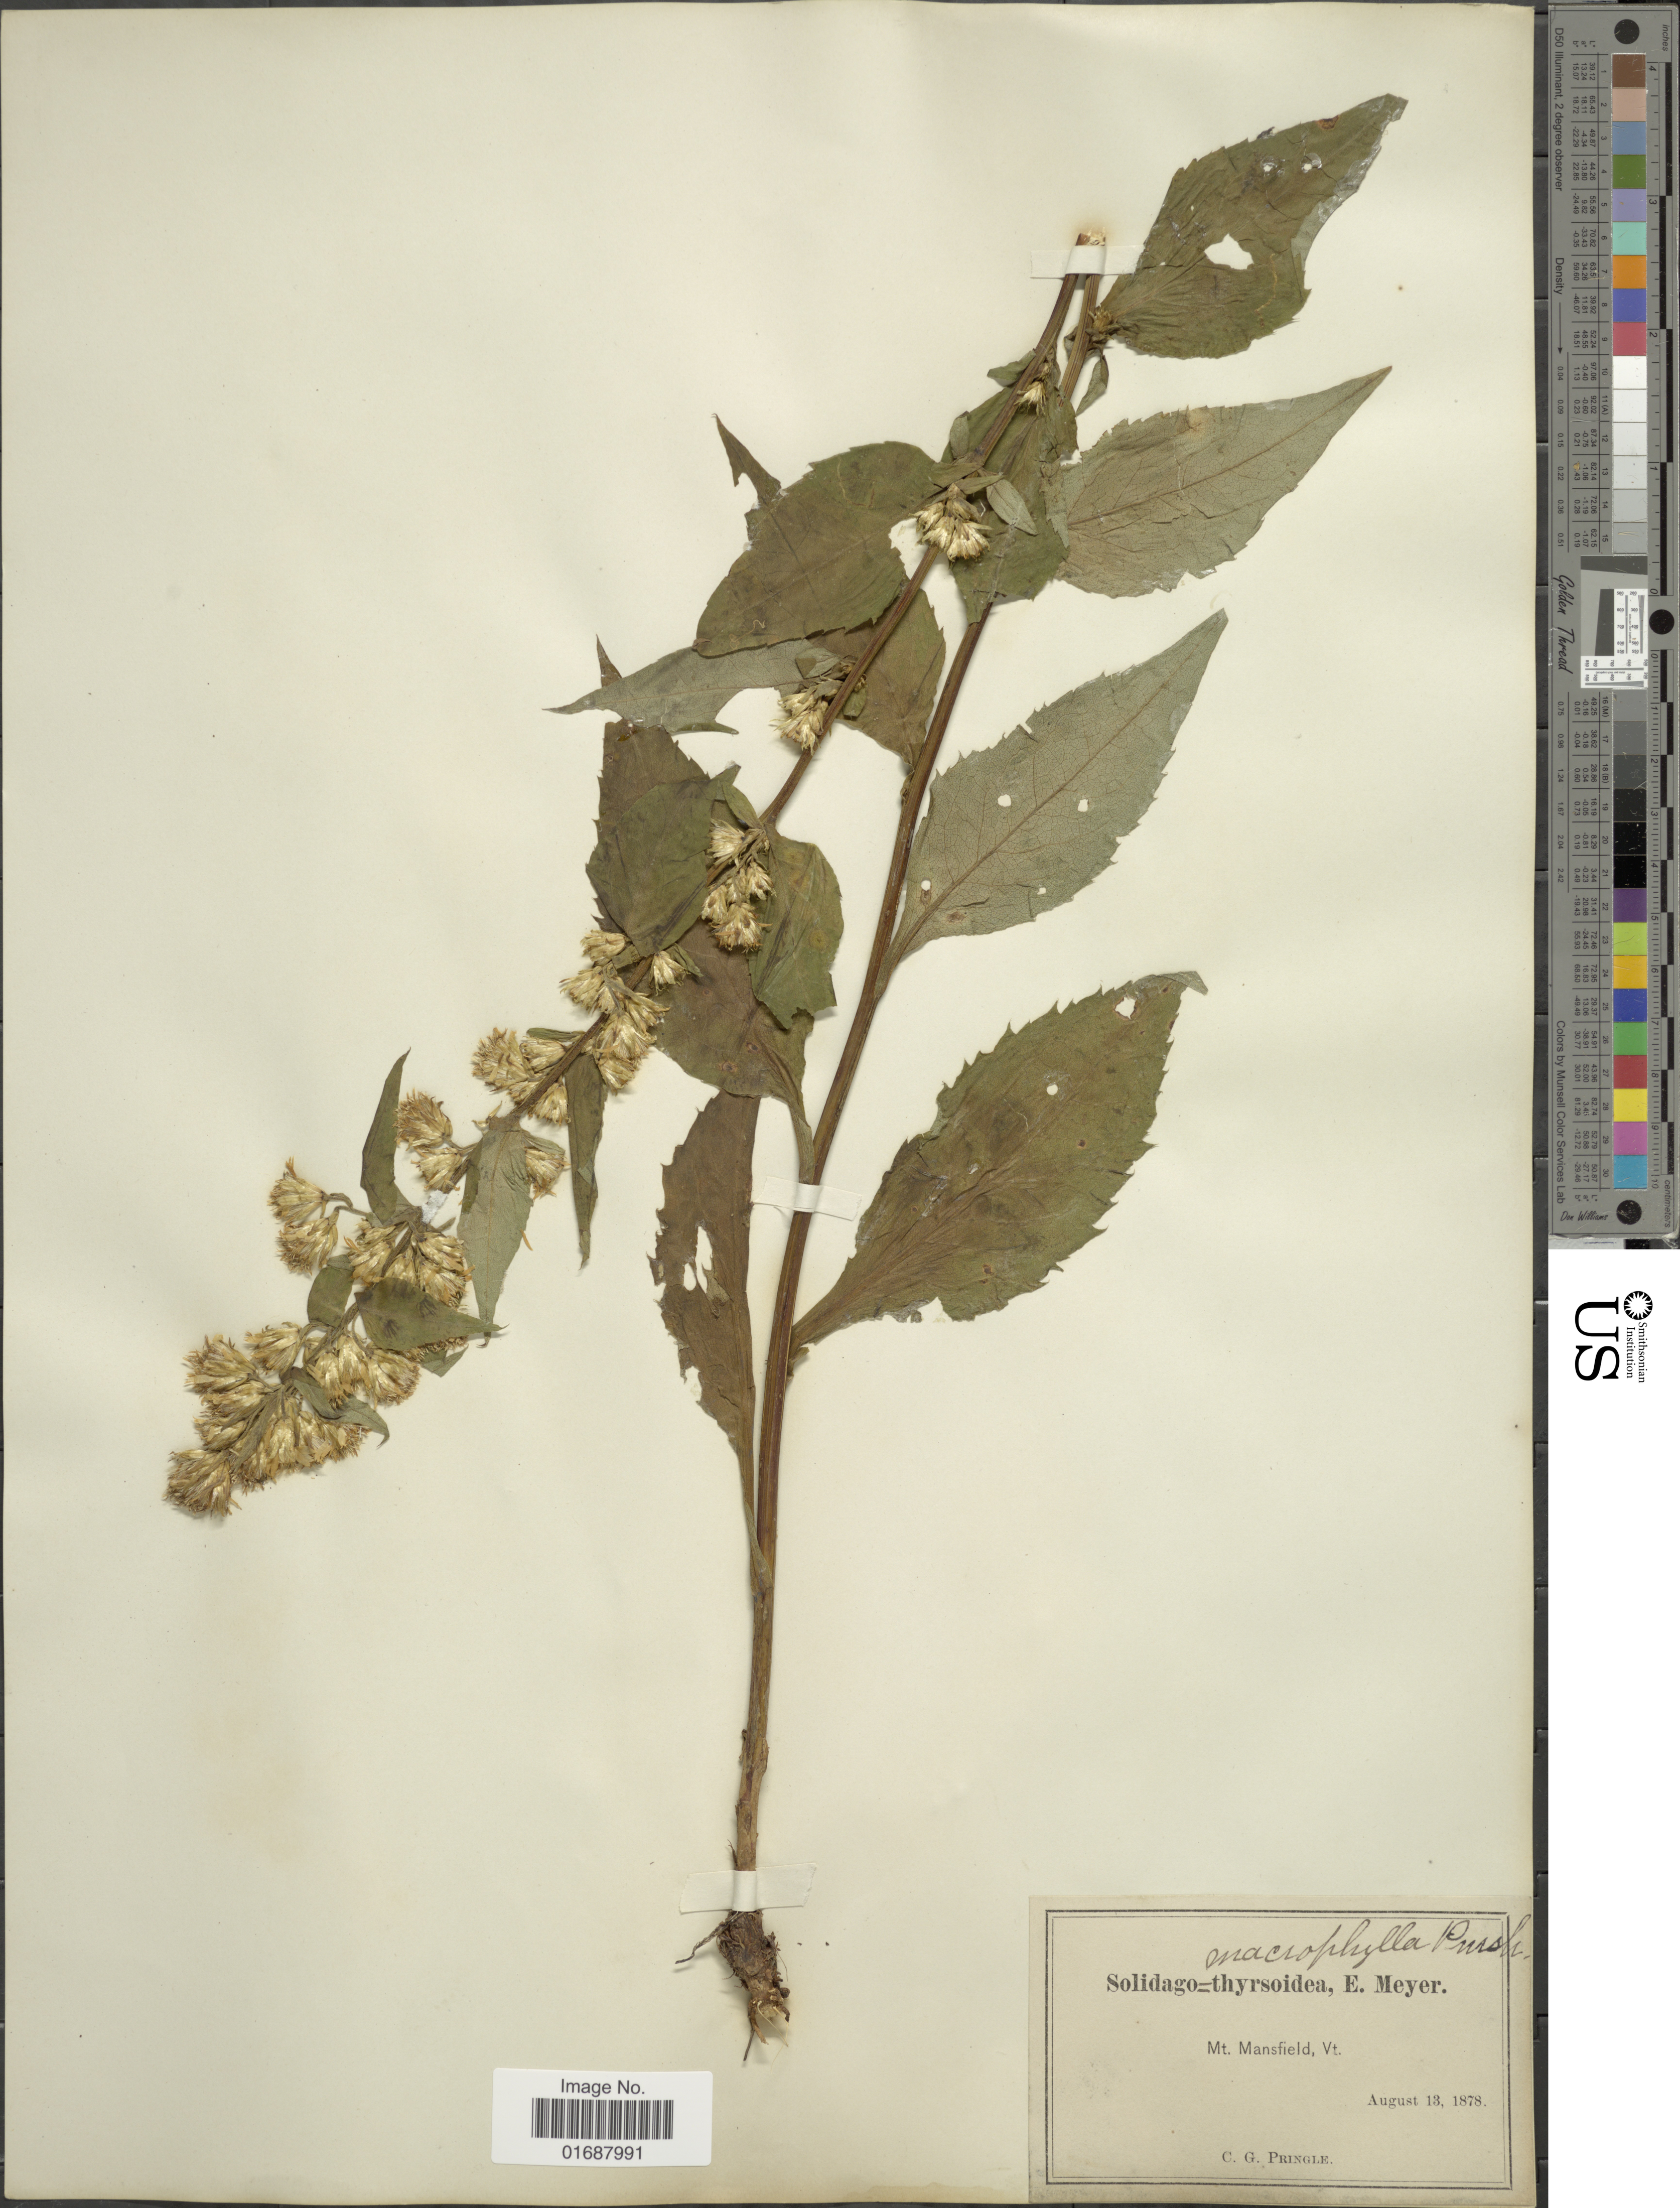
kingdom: Plantae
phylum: Tracheophyta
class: Magnoliopsida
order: Asterales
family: Asteraceae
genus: Solidago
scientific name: Solidago macrophylla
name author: Banks ex Pursh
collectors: C. G. Pringle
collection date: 1878-08-13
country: United States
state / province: Vermont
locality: Mt. Mansfield, Vt.